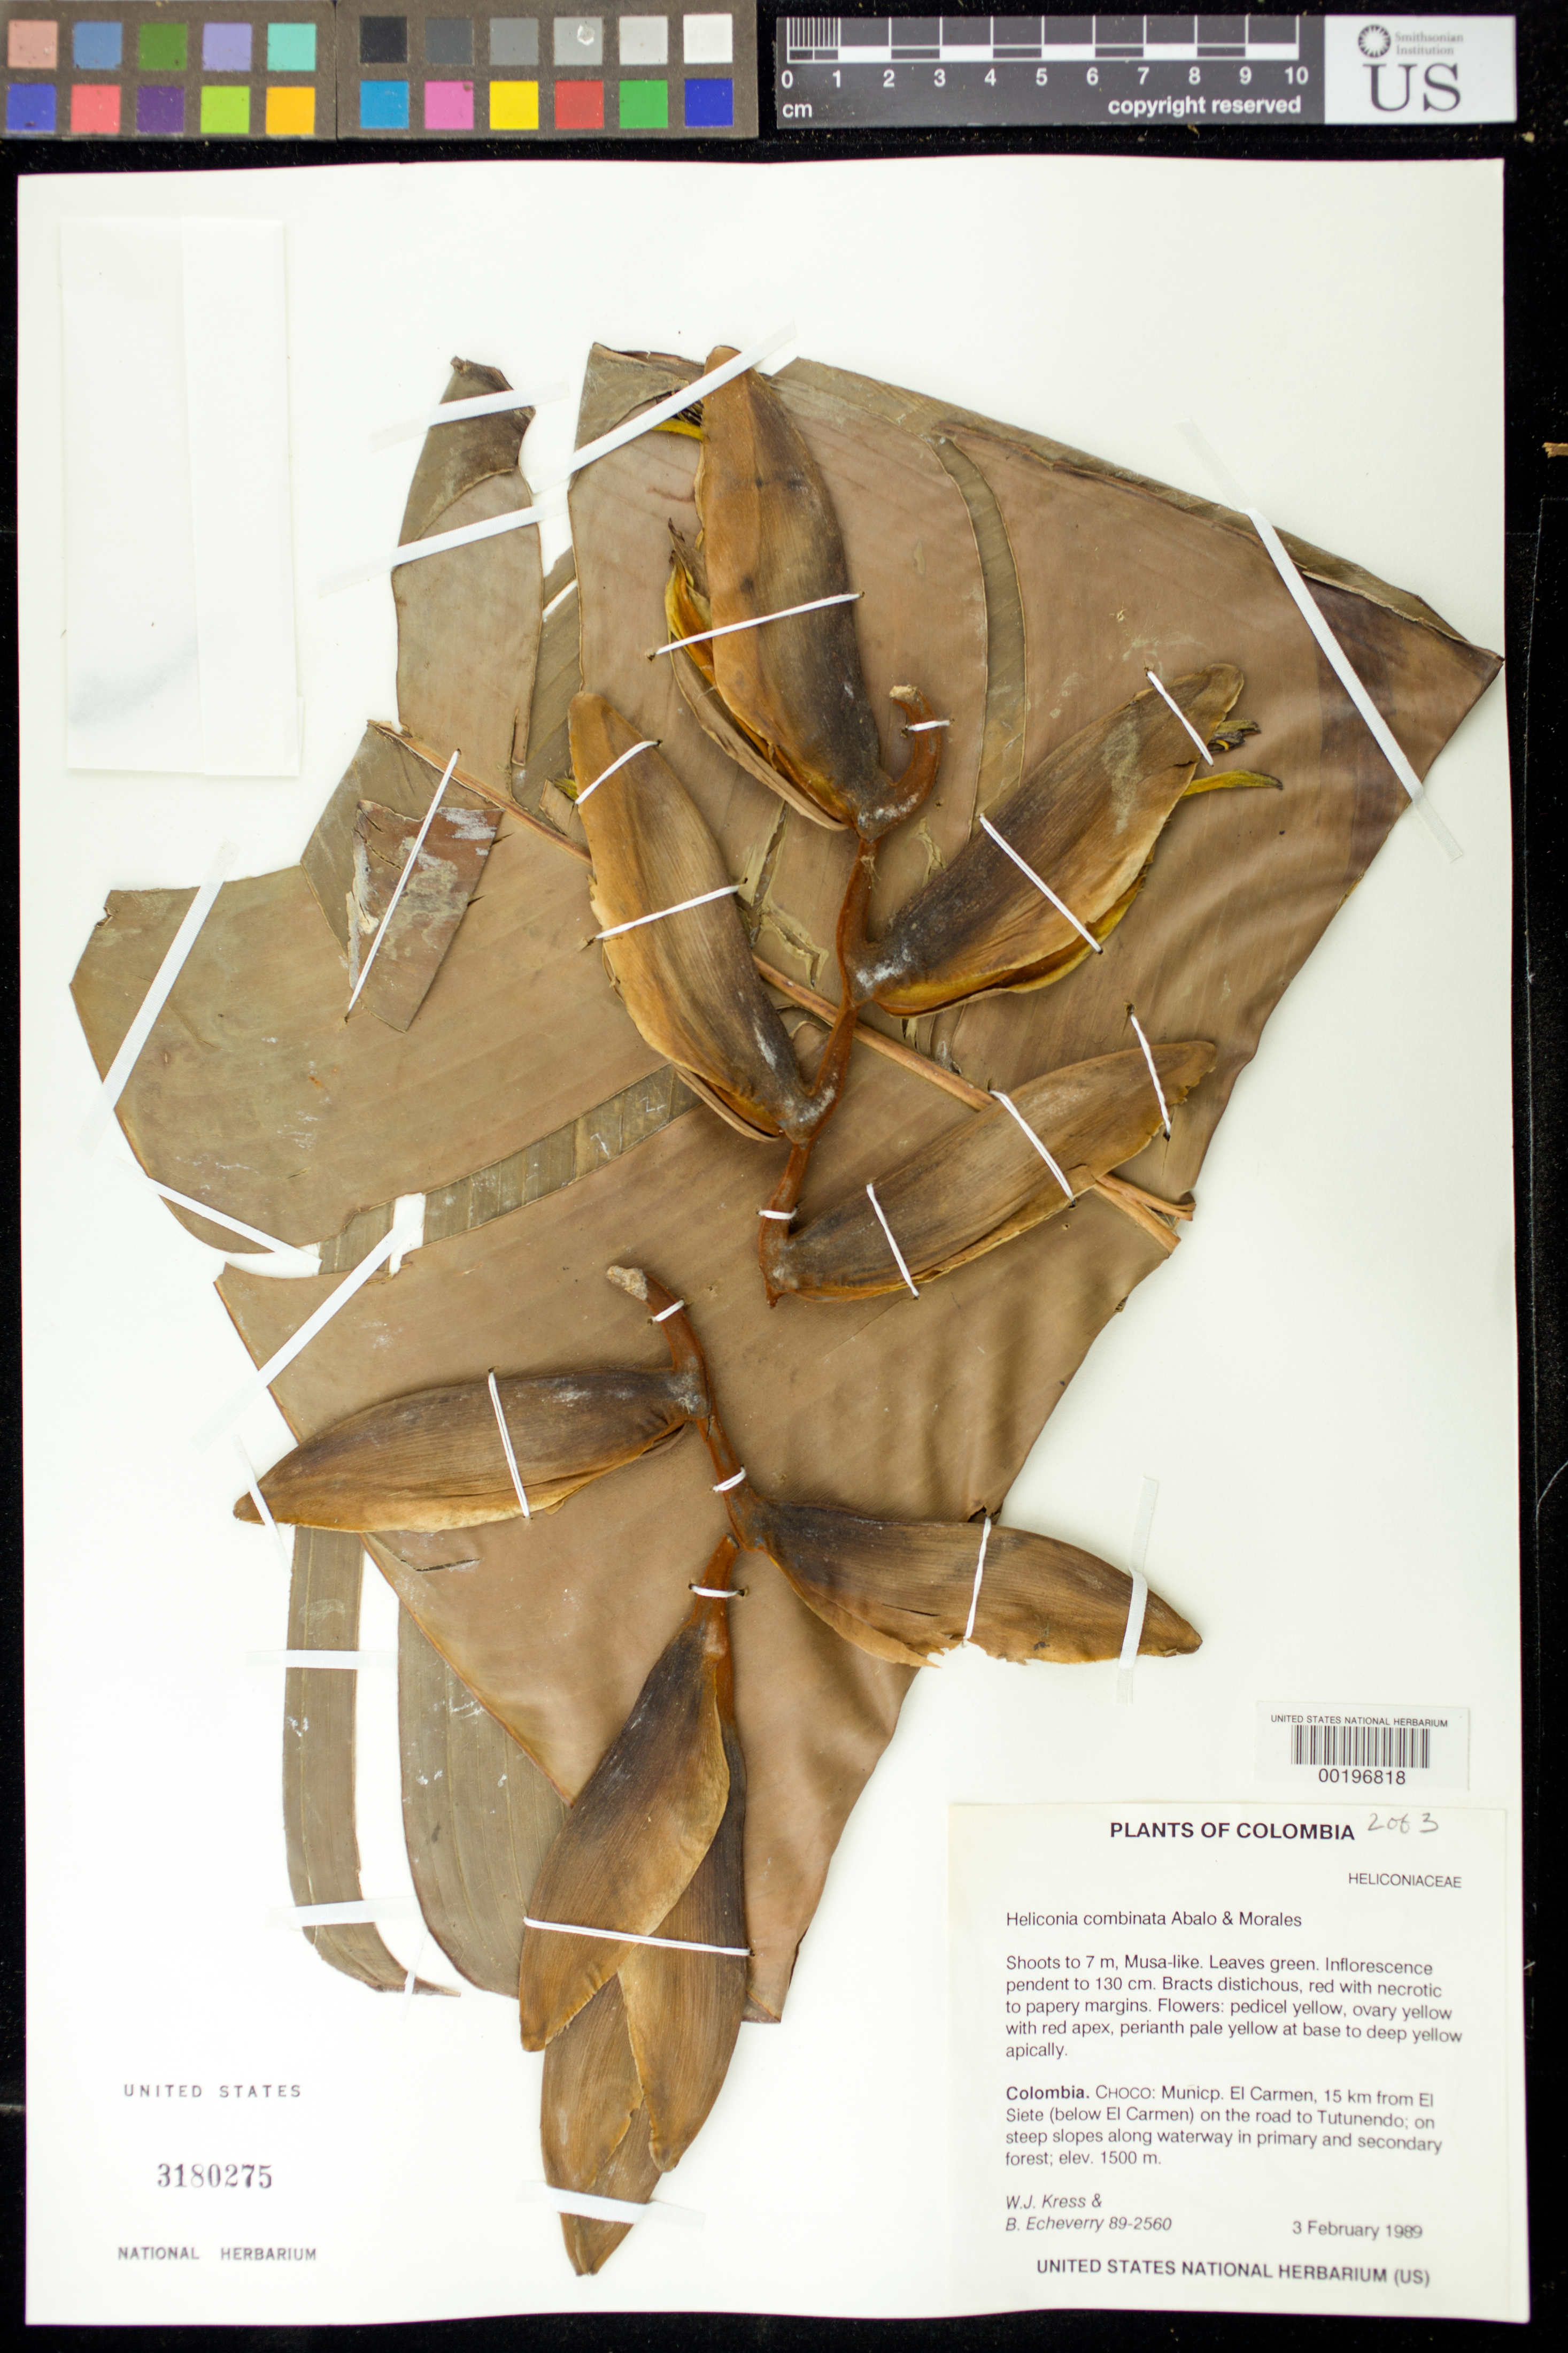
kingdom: Plantae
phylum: Tracheophyta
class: Liliopsida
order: Zingiberales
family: Heliconiaceae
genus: Heliconia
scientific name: Heliconia combinata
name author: Abalo & G. Morales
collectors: W. J. Kress & B. Echeverry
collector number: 89-2560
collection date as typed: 03 Feb 1989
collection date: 1989-02-03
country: Colombia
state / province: Chocó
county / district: El Carmen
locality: Municp. el Carmen, 15 km from el Siete (below el Carmen) on road to TutUnendo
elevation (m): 1500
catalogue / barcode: US 3180275